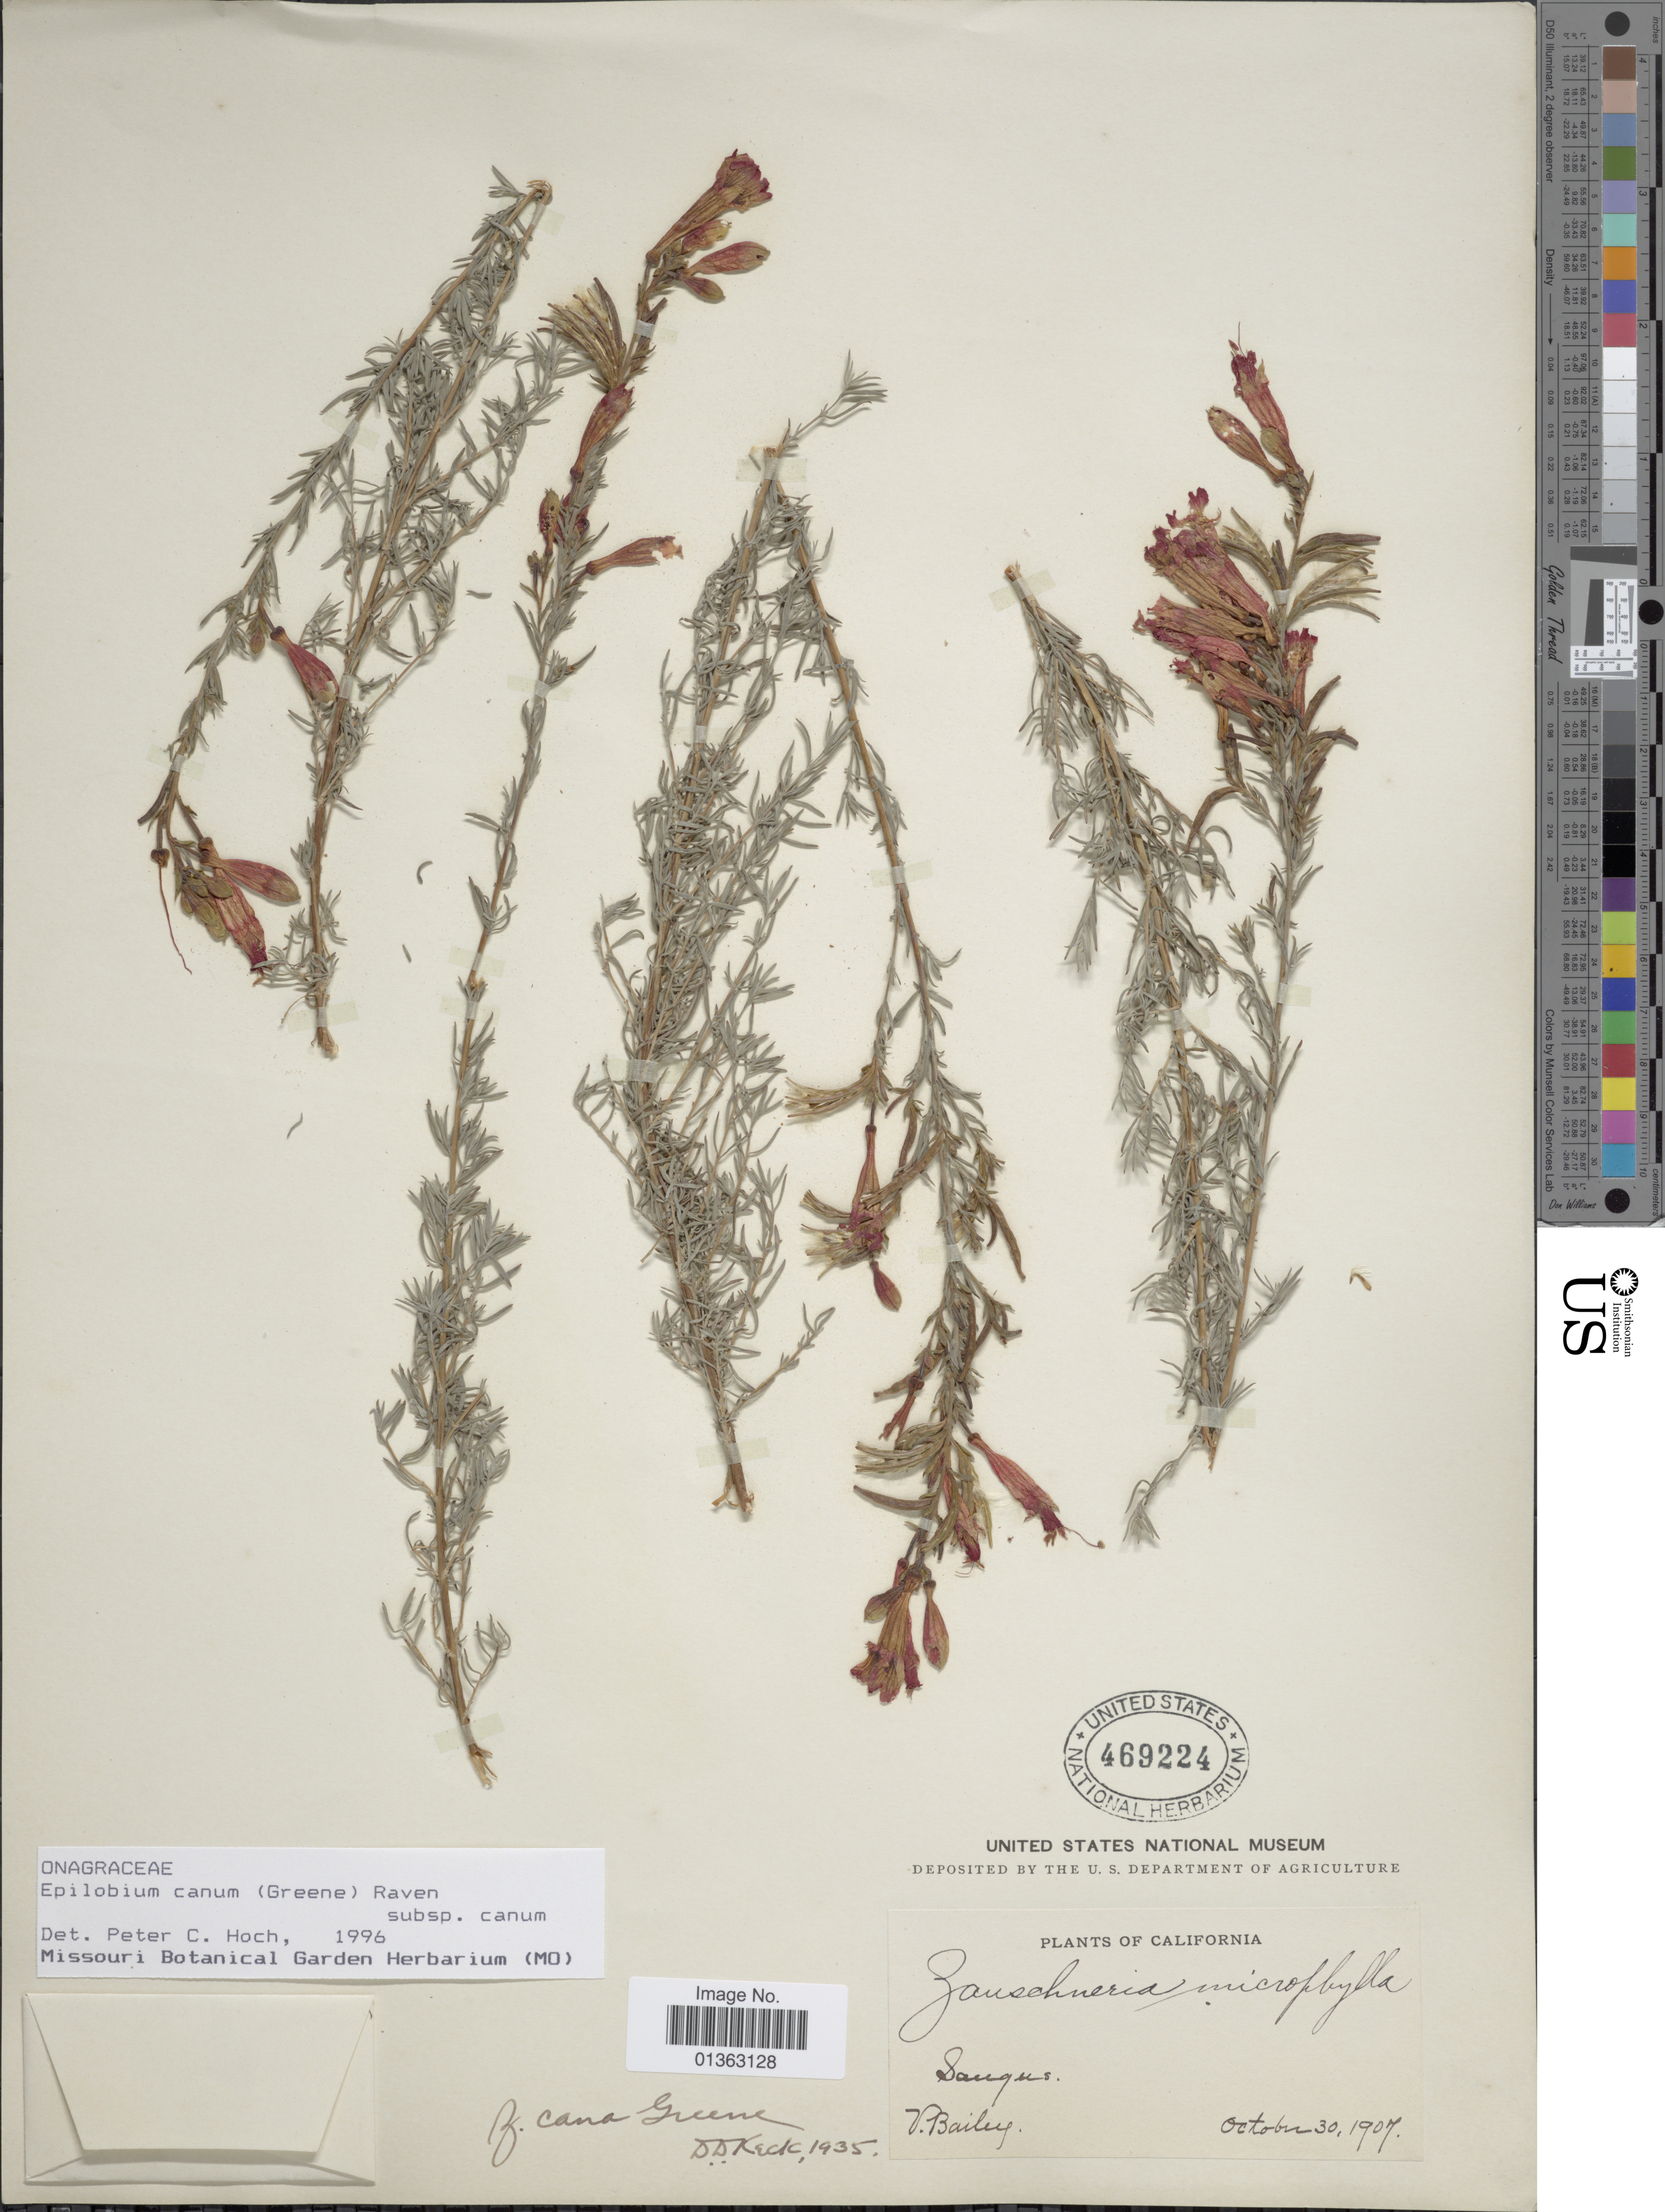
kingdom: Plantae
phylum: Tracheophyta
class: Magnoliopsida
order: Myrtales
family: Onagraceae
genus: Epilobium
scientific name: Epilobium canum subsp. canum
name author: (Greene) P.H. Raven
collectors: V. O. Bailey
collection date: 1907-10-30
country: United States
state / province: California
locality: Saugus.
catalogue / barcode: US 469224